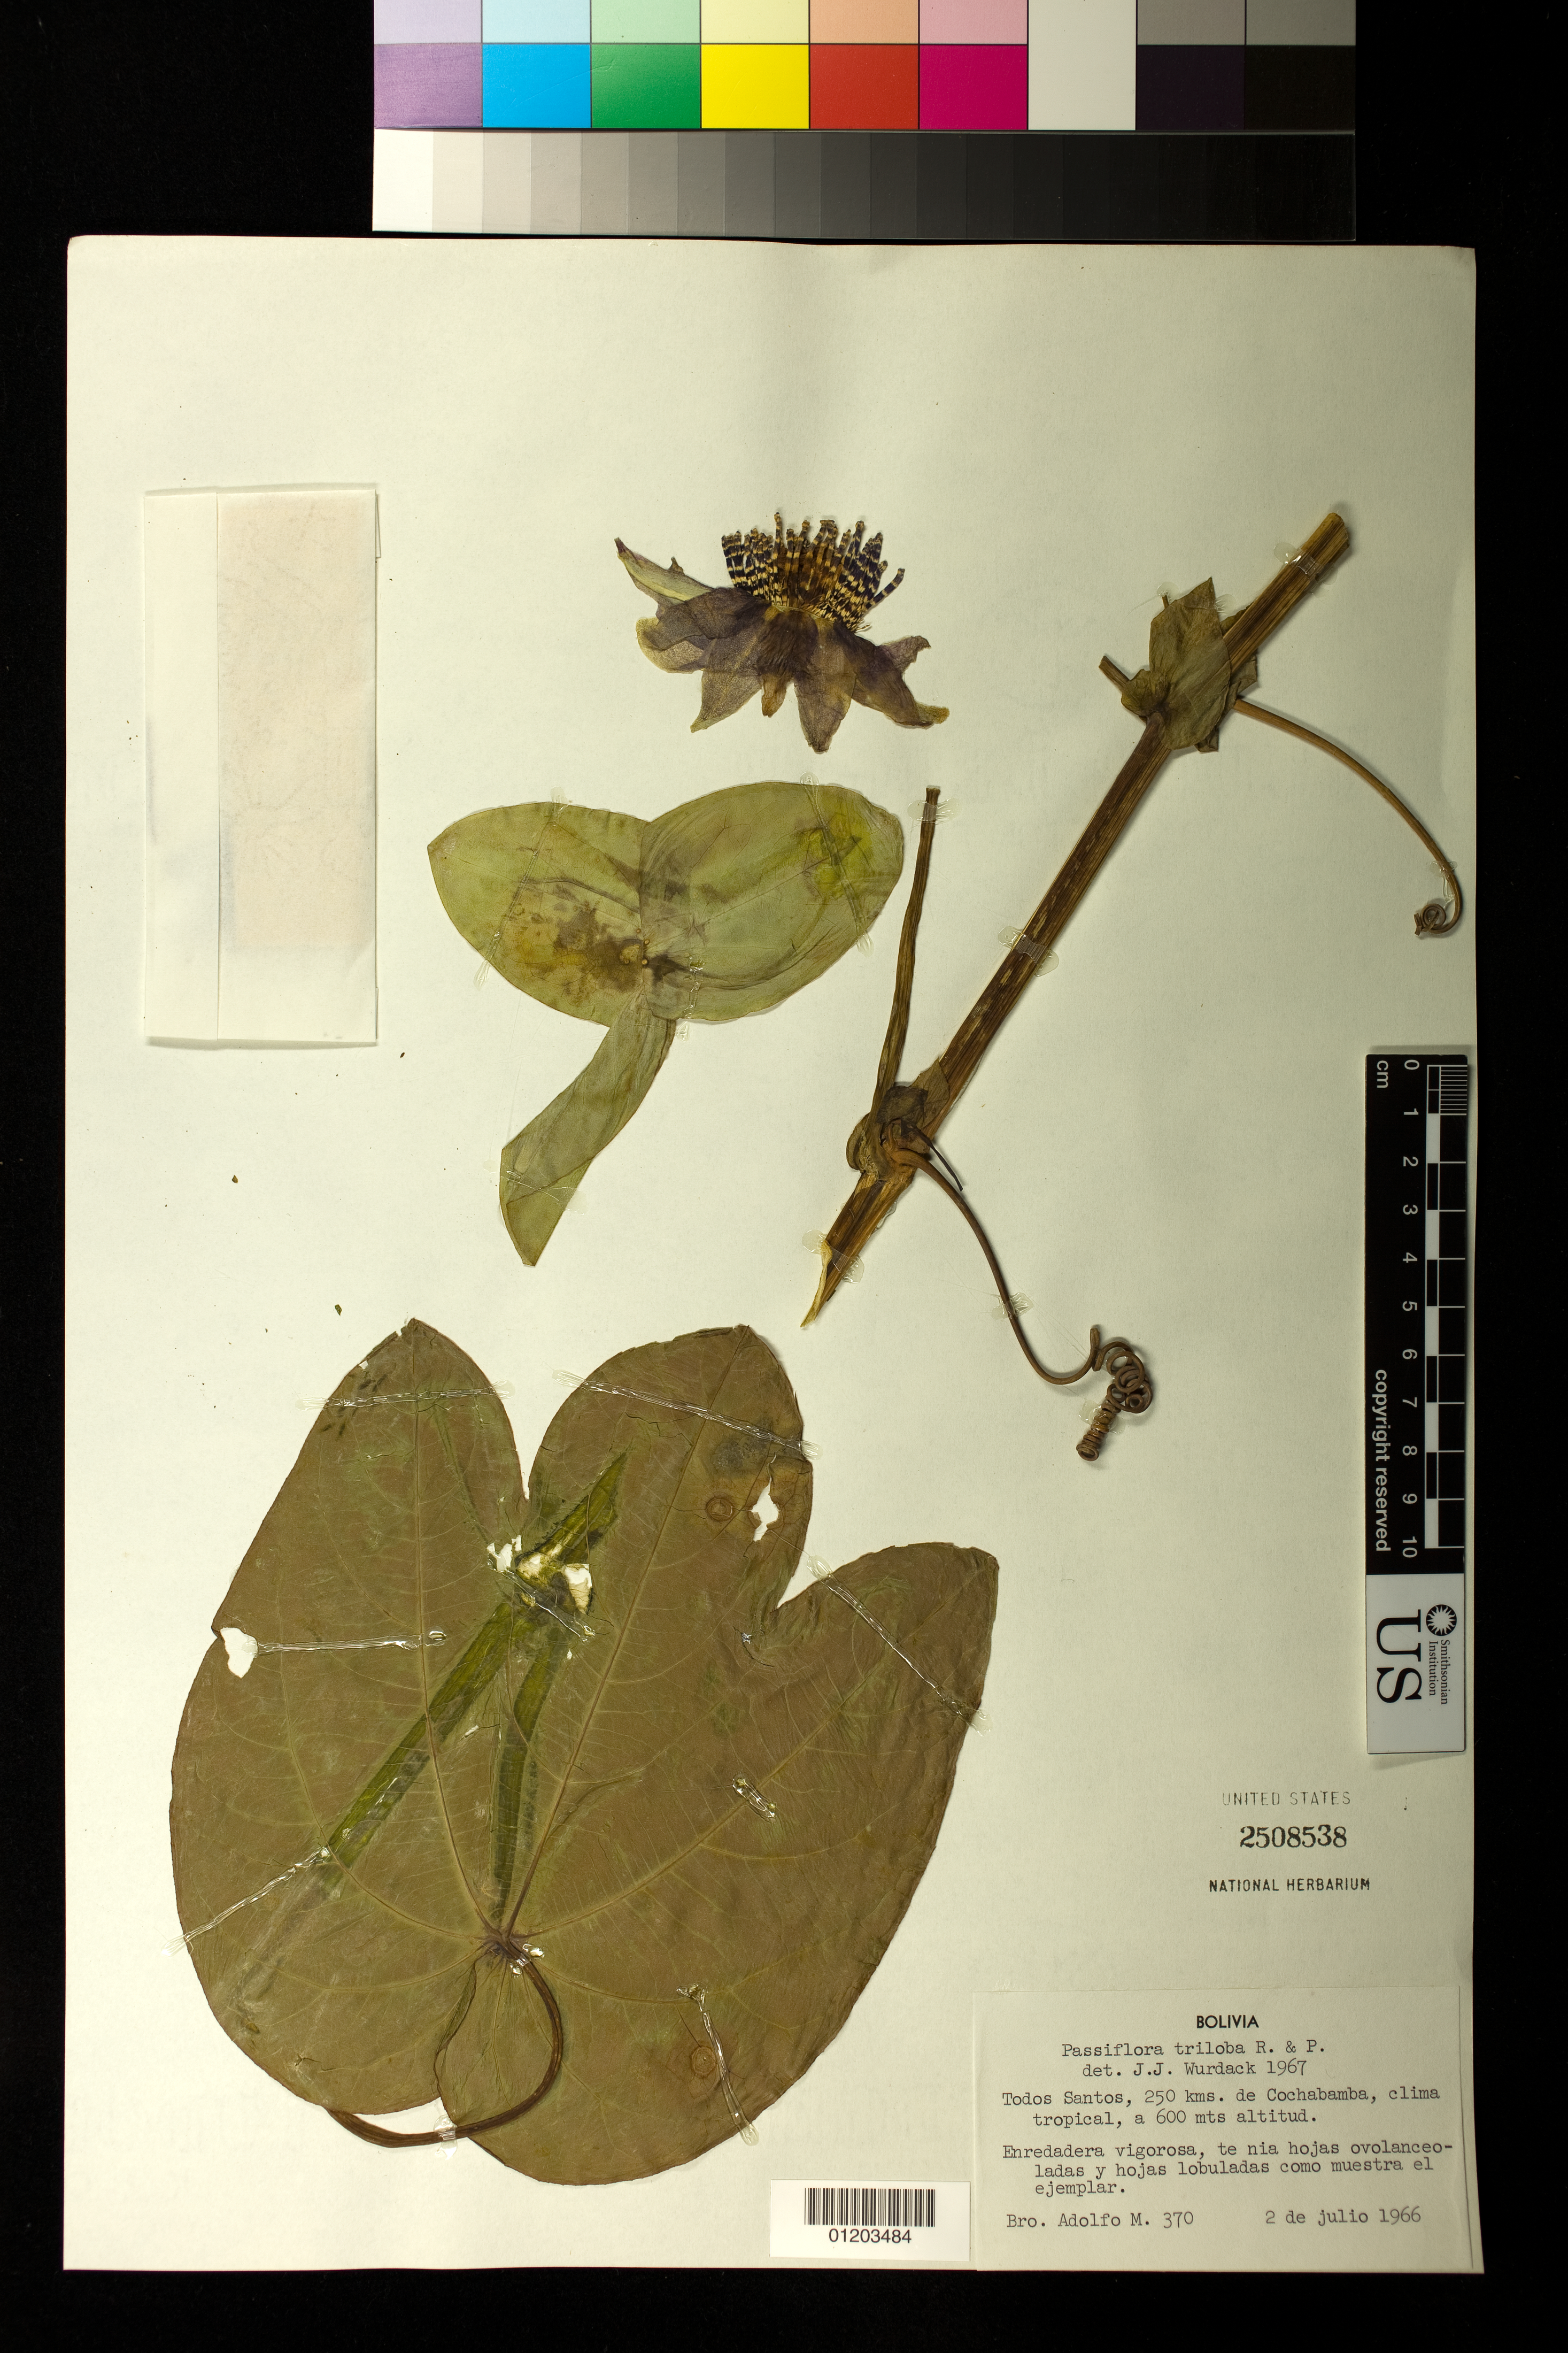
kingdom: Plantae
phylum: Tracheophyta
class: Magnoliopsida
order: Malpighiales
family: Passifloraceae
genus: Passiflora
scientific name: Passiflora triloba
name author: Ruiz & Pav. ex DC.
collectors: Bro. Adolfo M.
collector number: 370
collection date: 1966-07-02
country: Bolivia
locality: Todos Santos, 250 kms. de Cochabamba, clima tropical.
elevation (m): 600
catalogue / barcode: US 2508538